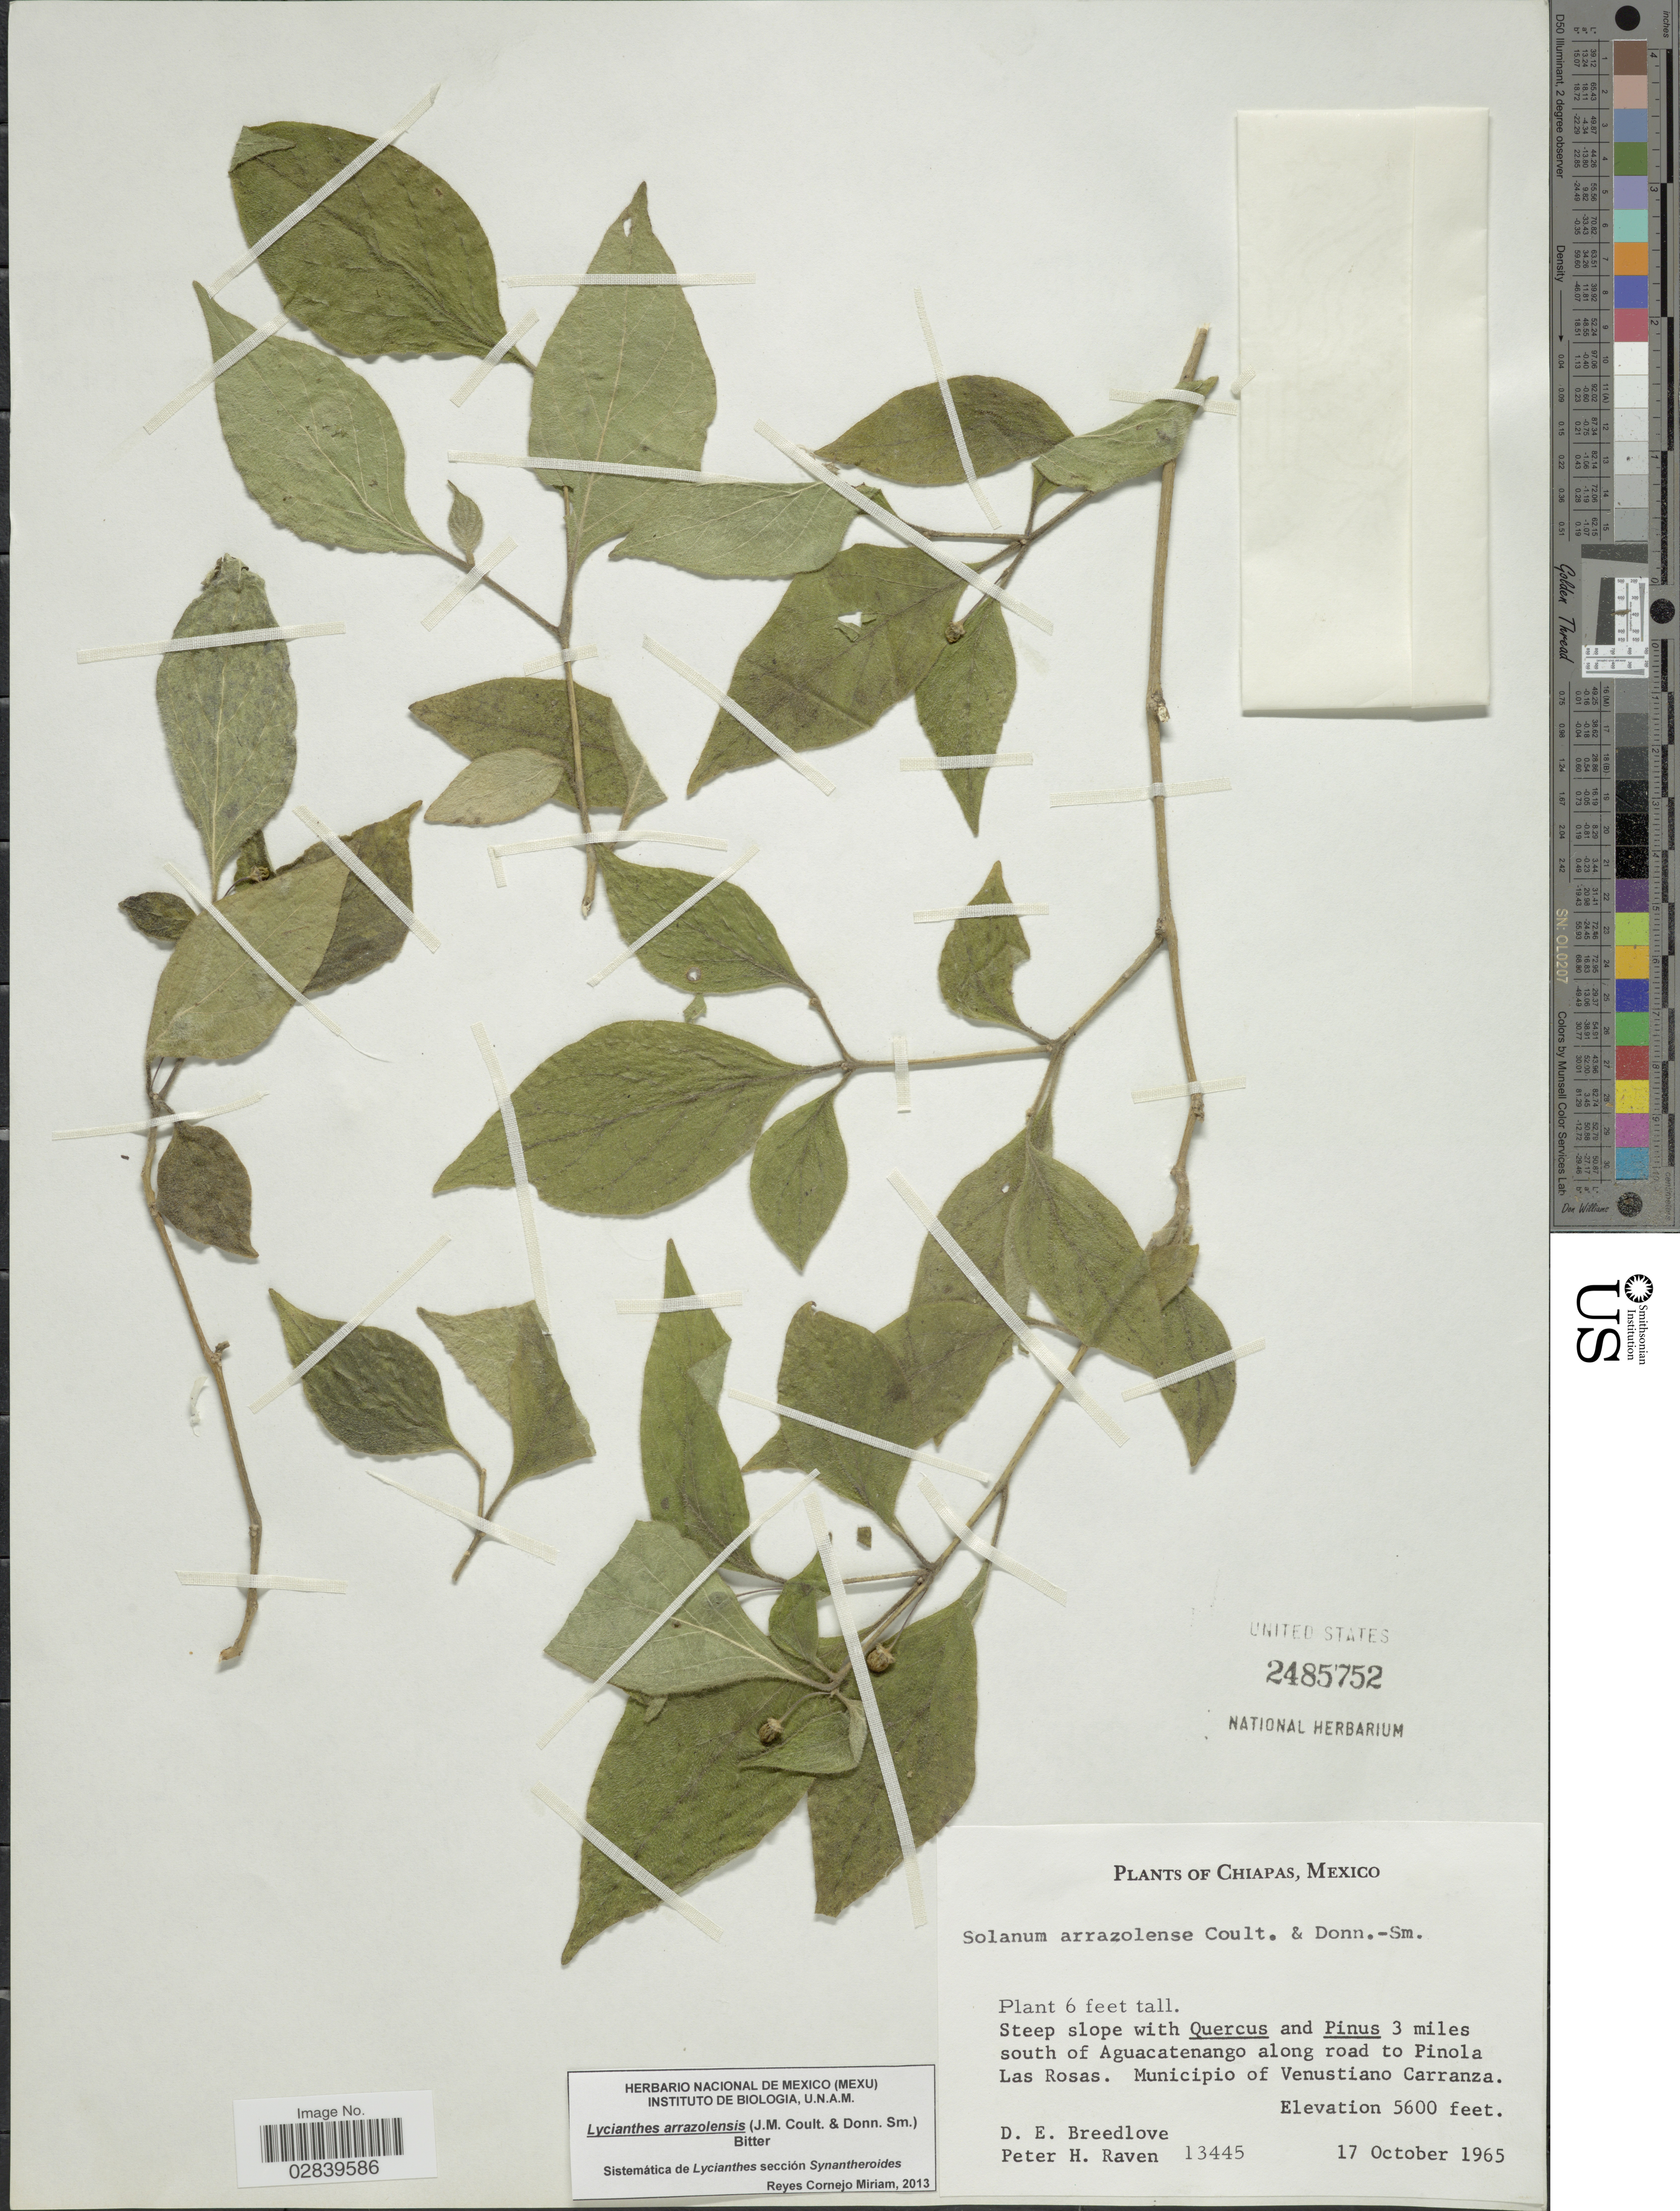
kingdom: Plantae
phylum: Tracheophyta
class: Magnoliopsida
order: Solanales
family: Solanaceae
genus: Lycianthes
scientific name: Lycianthes arrazolensis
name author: (J.M. Coult. & Donn. Sm.) Bitter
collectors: D. E. Breedlove & P. Raven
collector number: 13445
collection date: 1965-10-17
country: Mexico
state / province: Chiapas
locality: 3 miles south of Aguacatenango along road to Pinola Las Rosas, Municipio of Venustiano Carranza.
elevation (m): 1707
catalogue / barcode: US 2485752